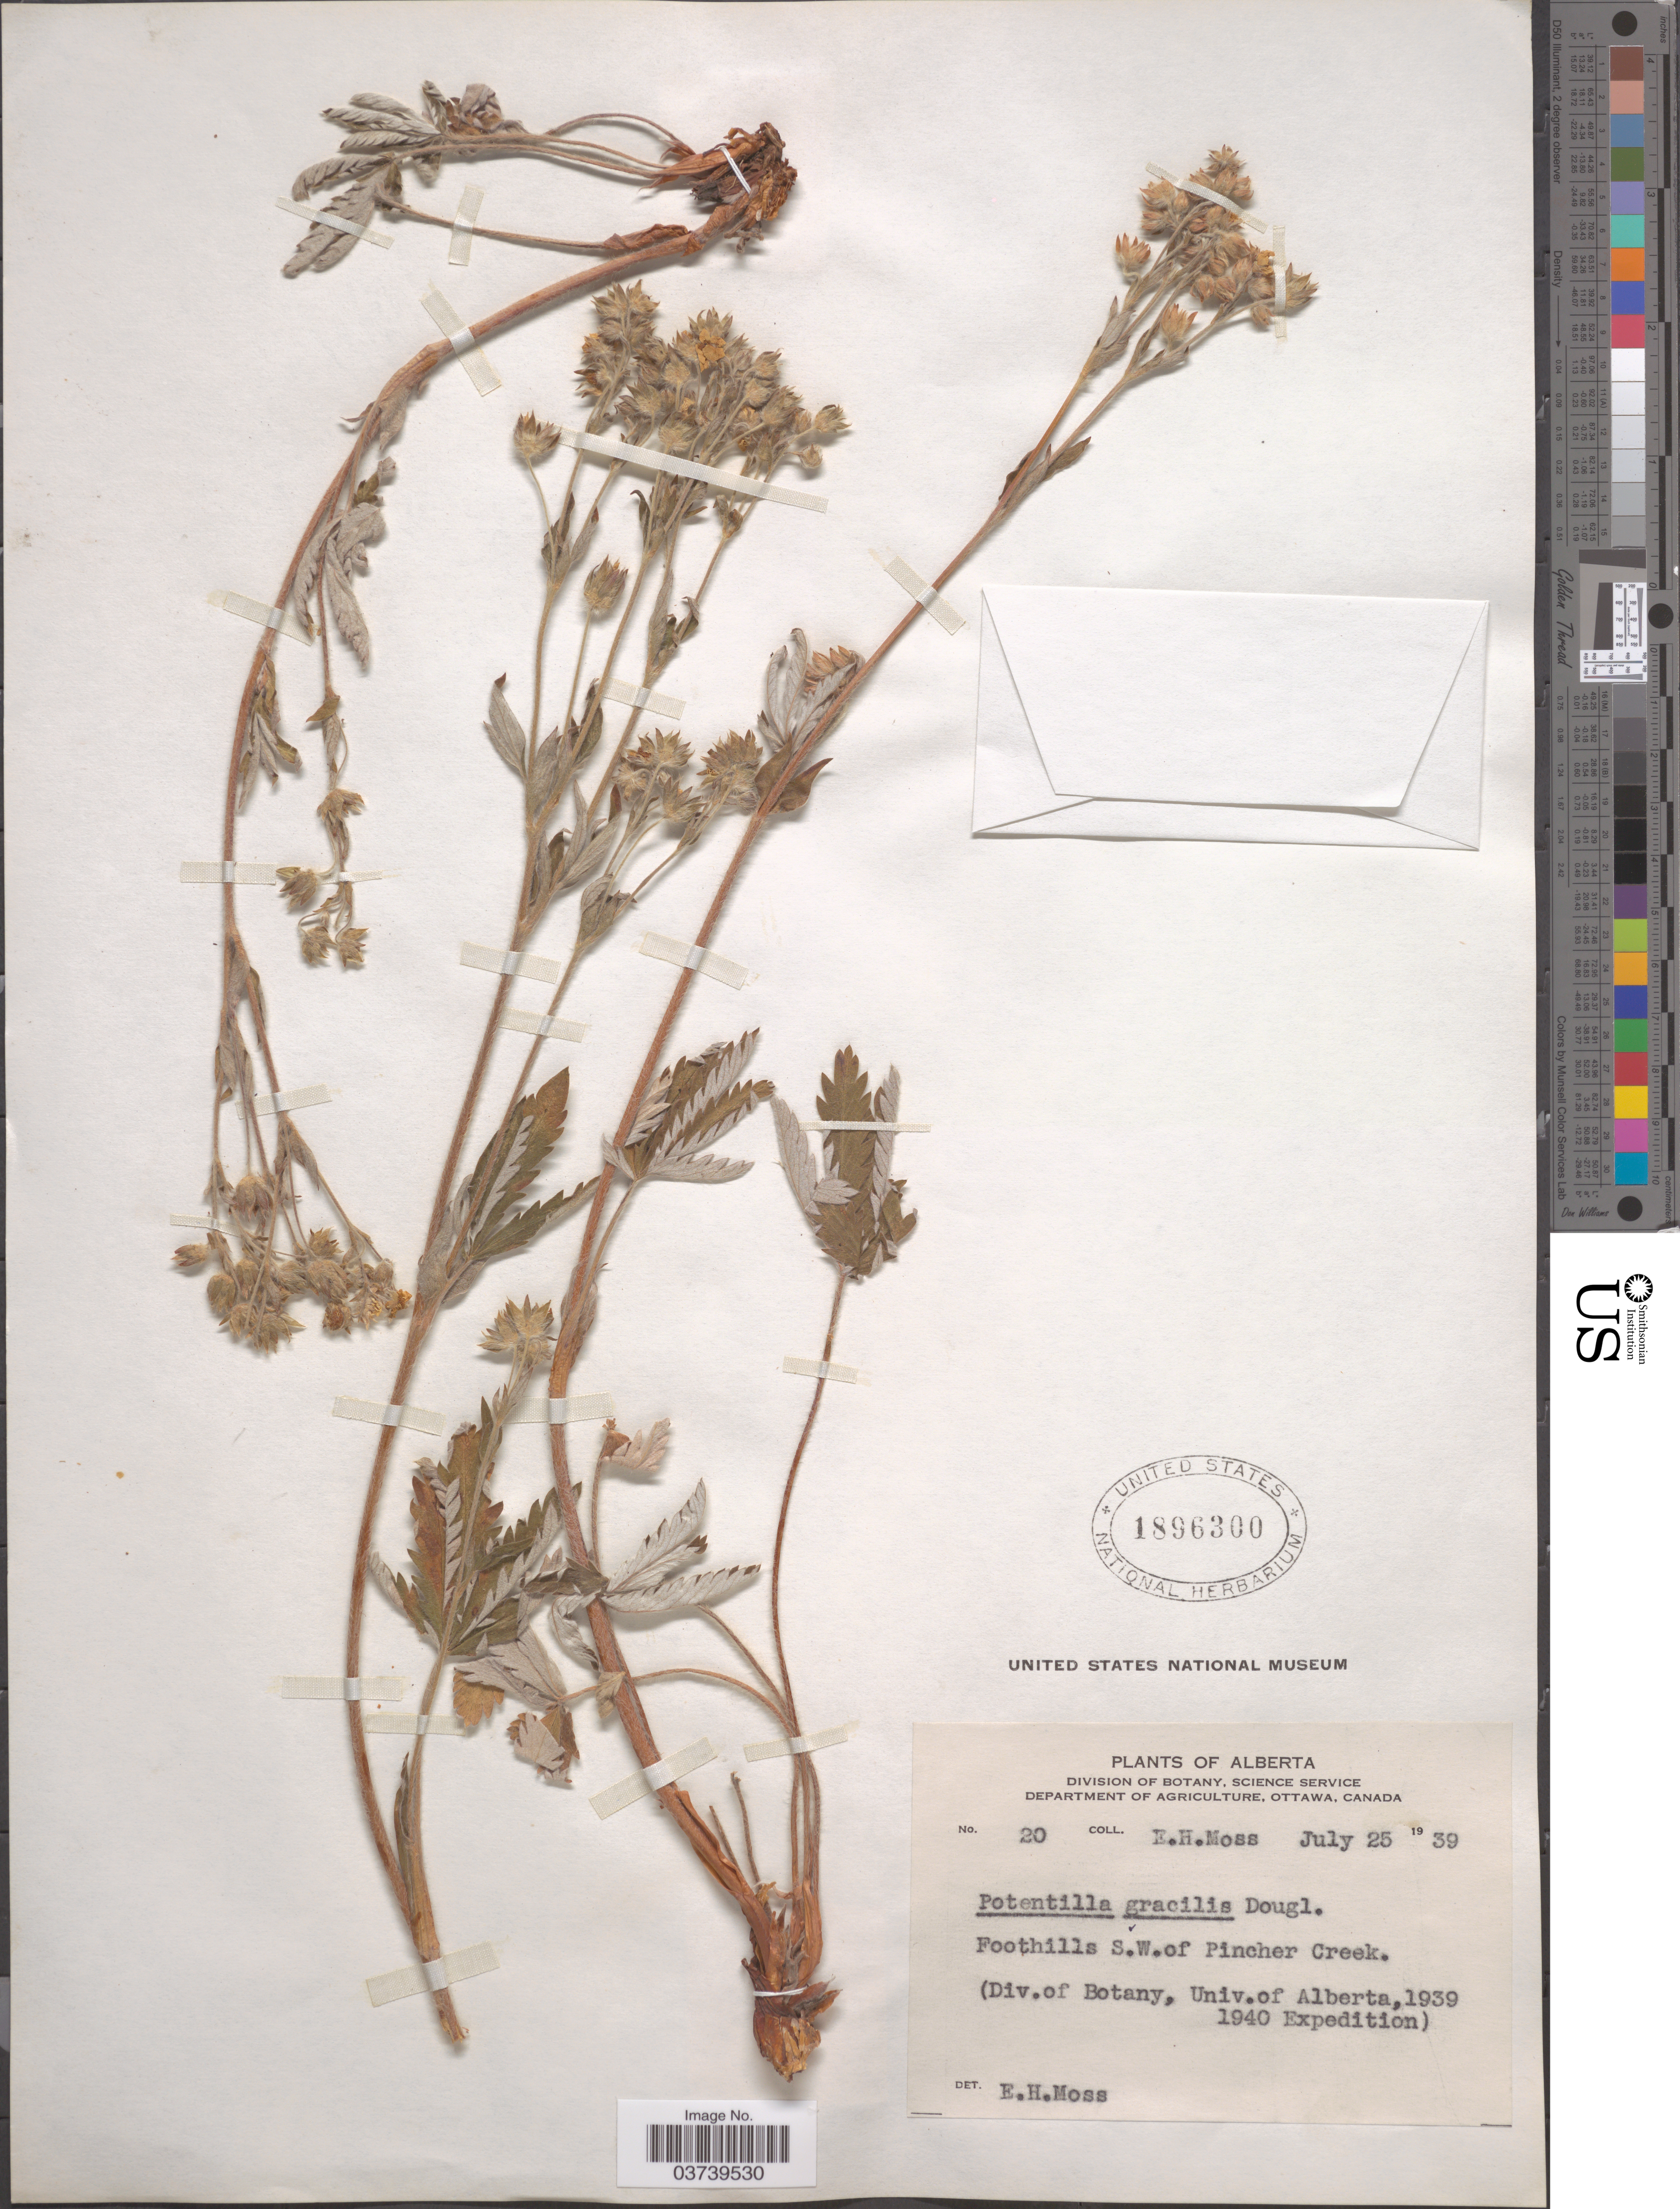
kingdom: Plantae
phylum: Tracheophyta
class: Magnoliopsida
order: Rosales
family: Rosaceae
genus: Potentilla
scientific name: Potentilla gracilis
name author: Douglas ex Hook.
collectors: E. Moss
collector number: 20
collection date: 1939-07-25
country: Canada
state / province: Alberta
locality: Foothills S.W. of Pincher Creek.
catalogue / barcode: US 1896300